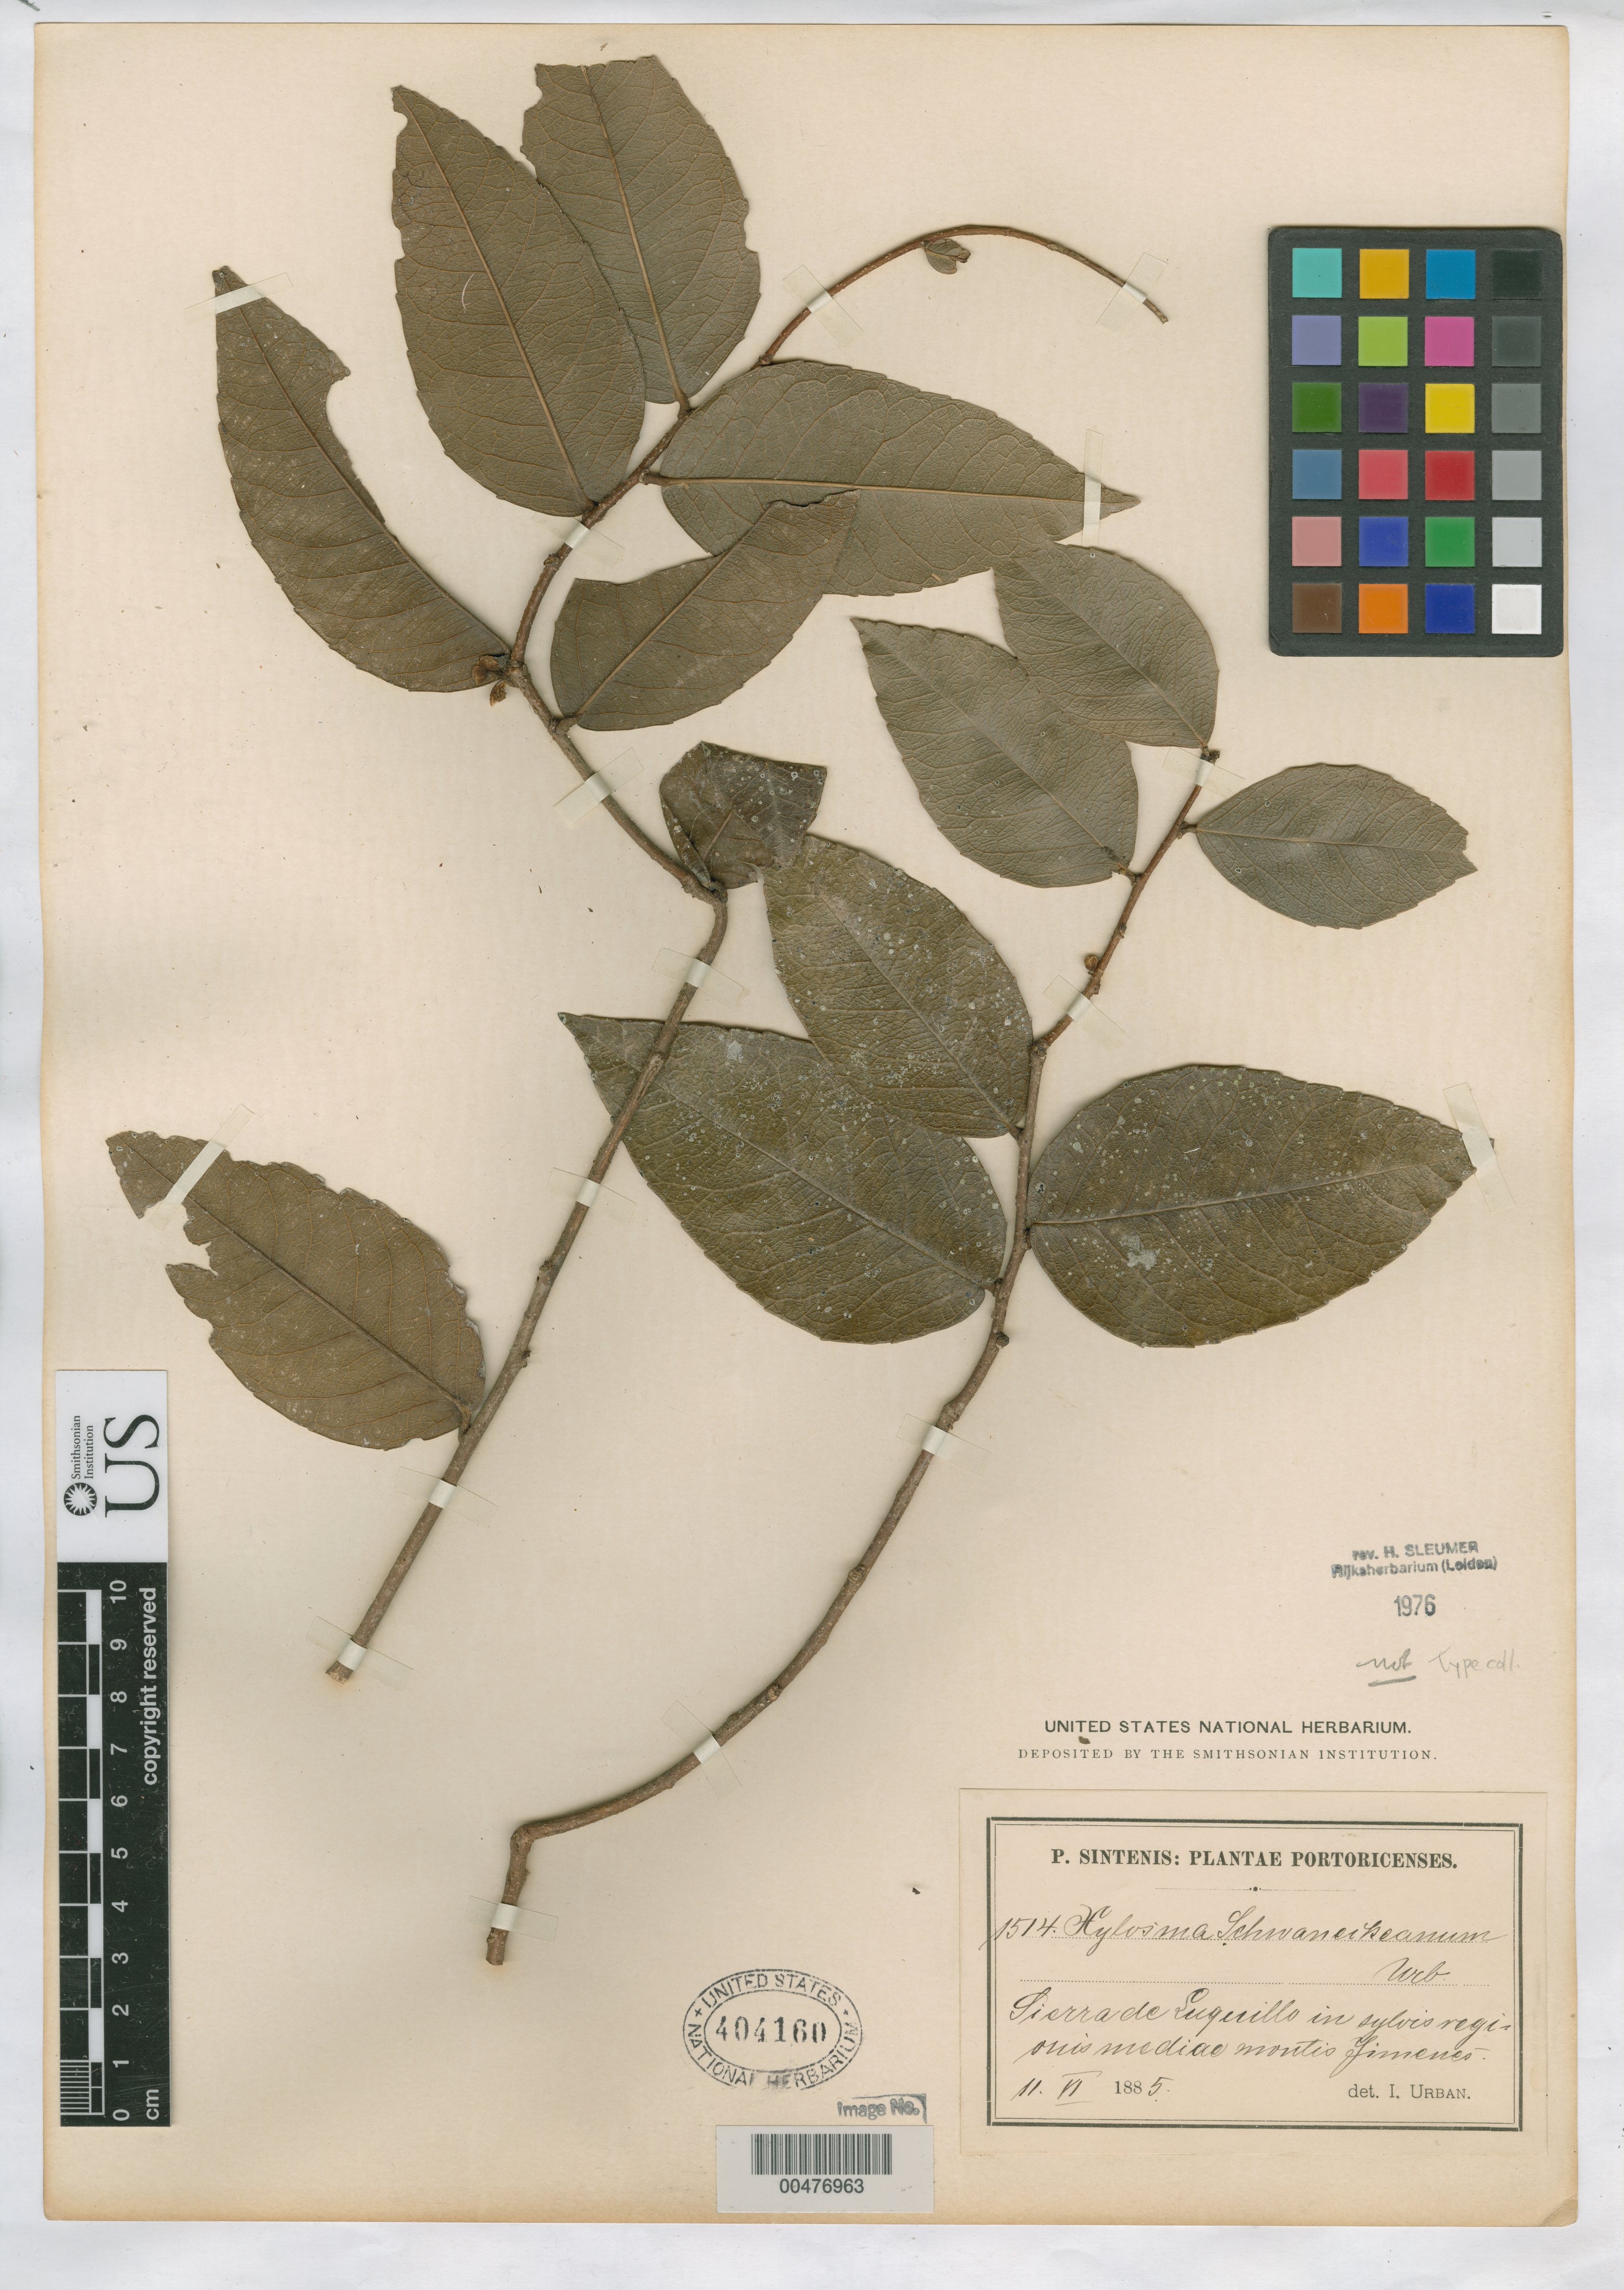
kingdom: Plantae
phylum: Tracheophyta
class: Magnoliopsida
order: Malpighiales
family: Salicaceae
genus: Myroxylon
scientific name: Myroxylon schwaneckeanum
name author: Krug & Urb.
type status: Isosyntype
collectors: P. Sintenis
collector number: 1514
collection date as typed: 11 Jun 1885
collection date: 1885-06-11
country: Puerto Rico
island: Greater Antilles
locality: Sierra de Luquillo, in sylvis regionis mediae montis Jimenes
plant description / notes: Lectotype collection is Schwanecke s.n. as designated by Sleumer in Fl. Neotrop.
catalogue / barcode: US 404160